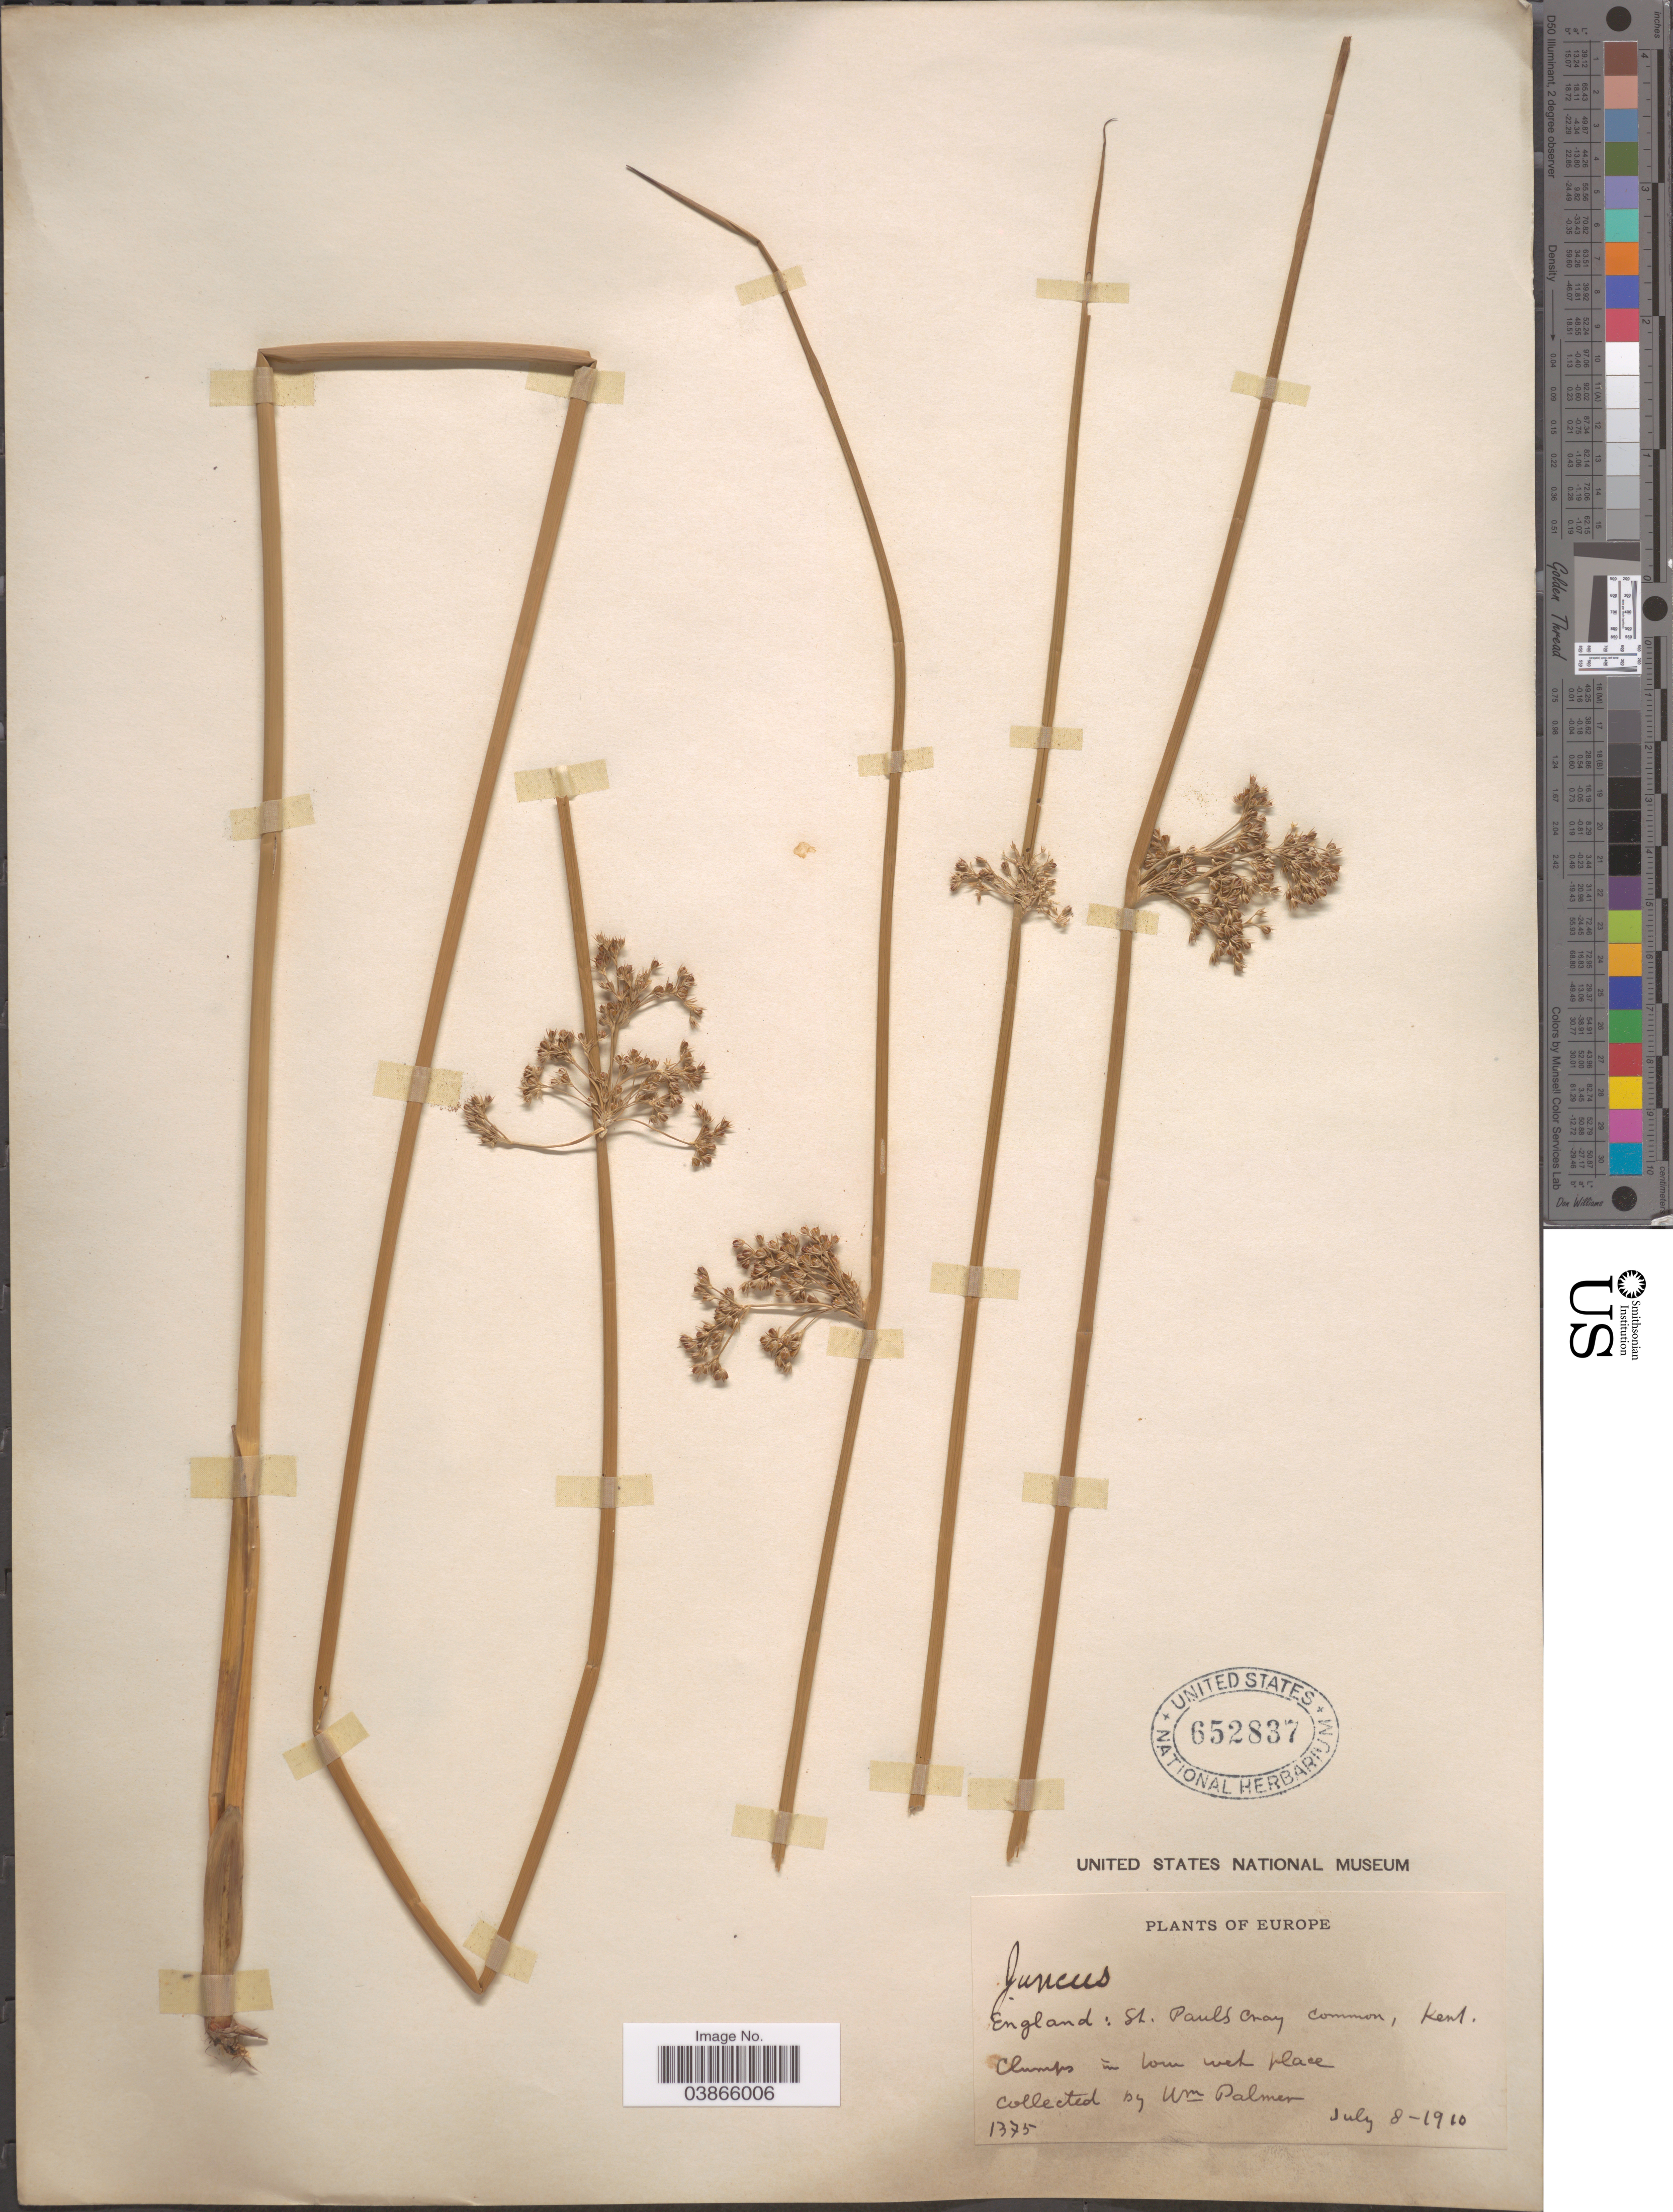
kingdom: Plantae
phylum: Tracheophyta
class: Liliopsida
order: Poales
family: Juncaceae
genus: Juncus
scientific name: Juncus sp.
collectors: W. Palmer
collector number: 1375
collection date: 1910-07-08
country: United Kingdom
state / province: England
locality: St. Paul's Cray, Kent.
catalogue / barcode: US 652837